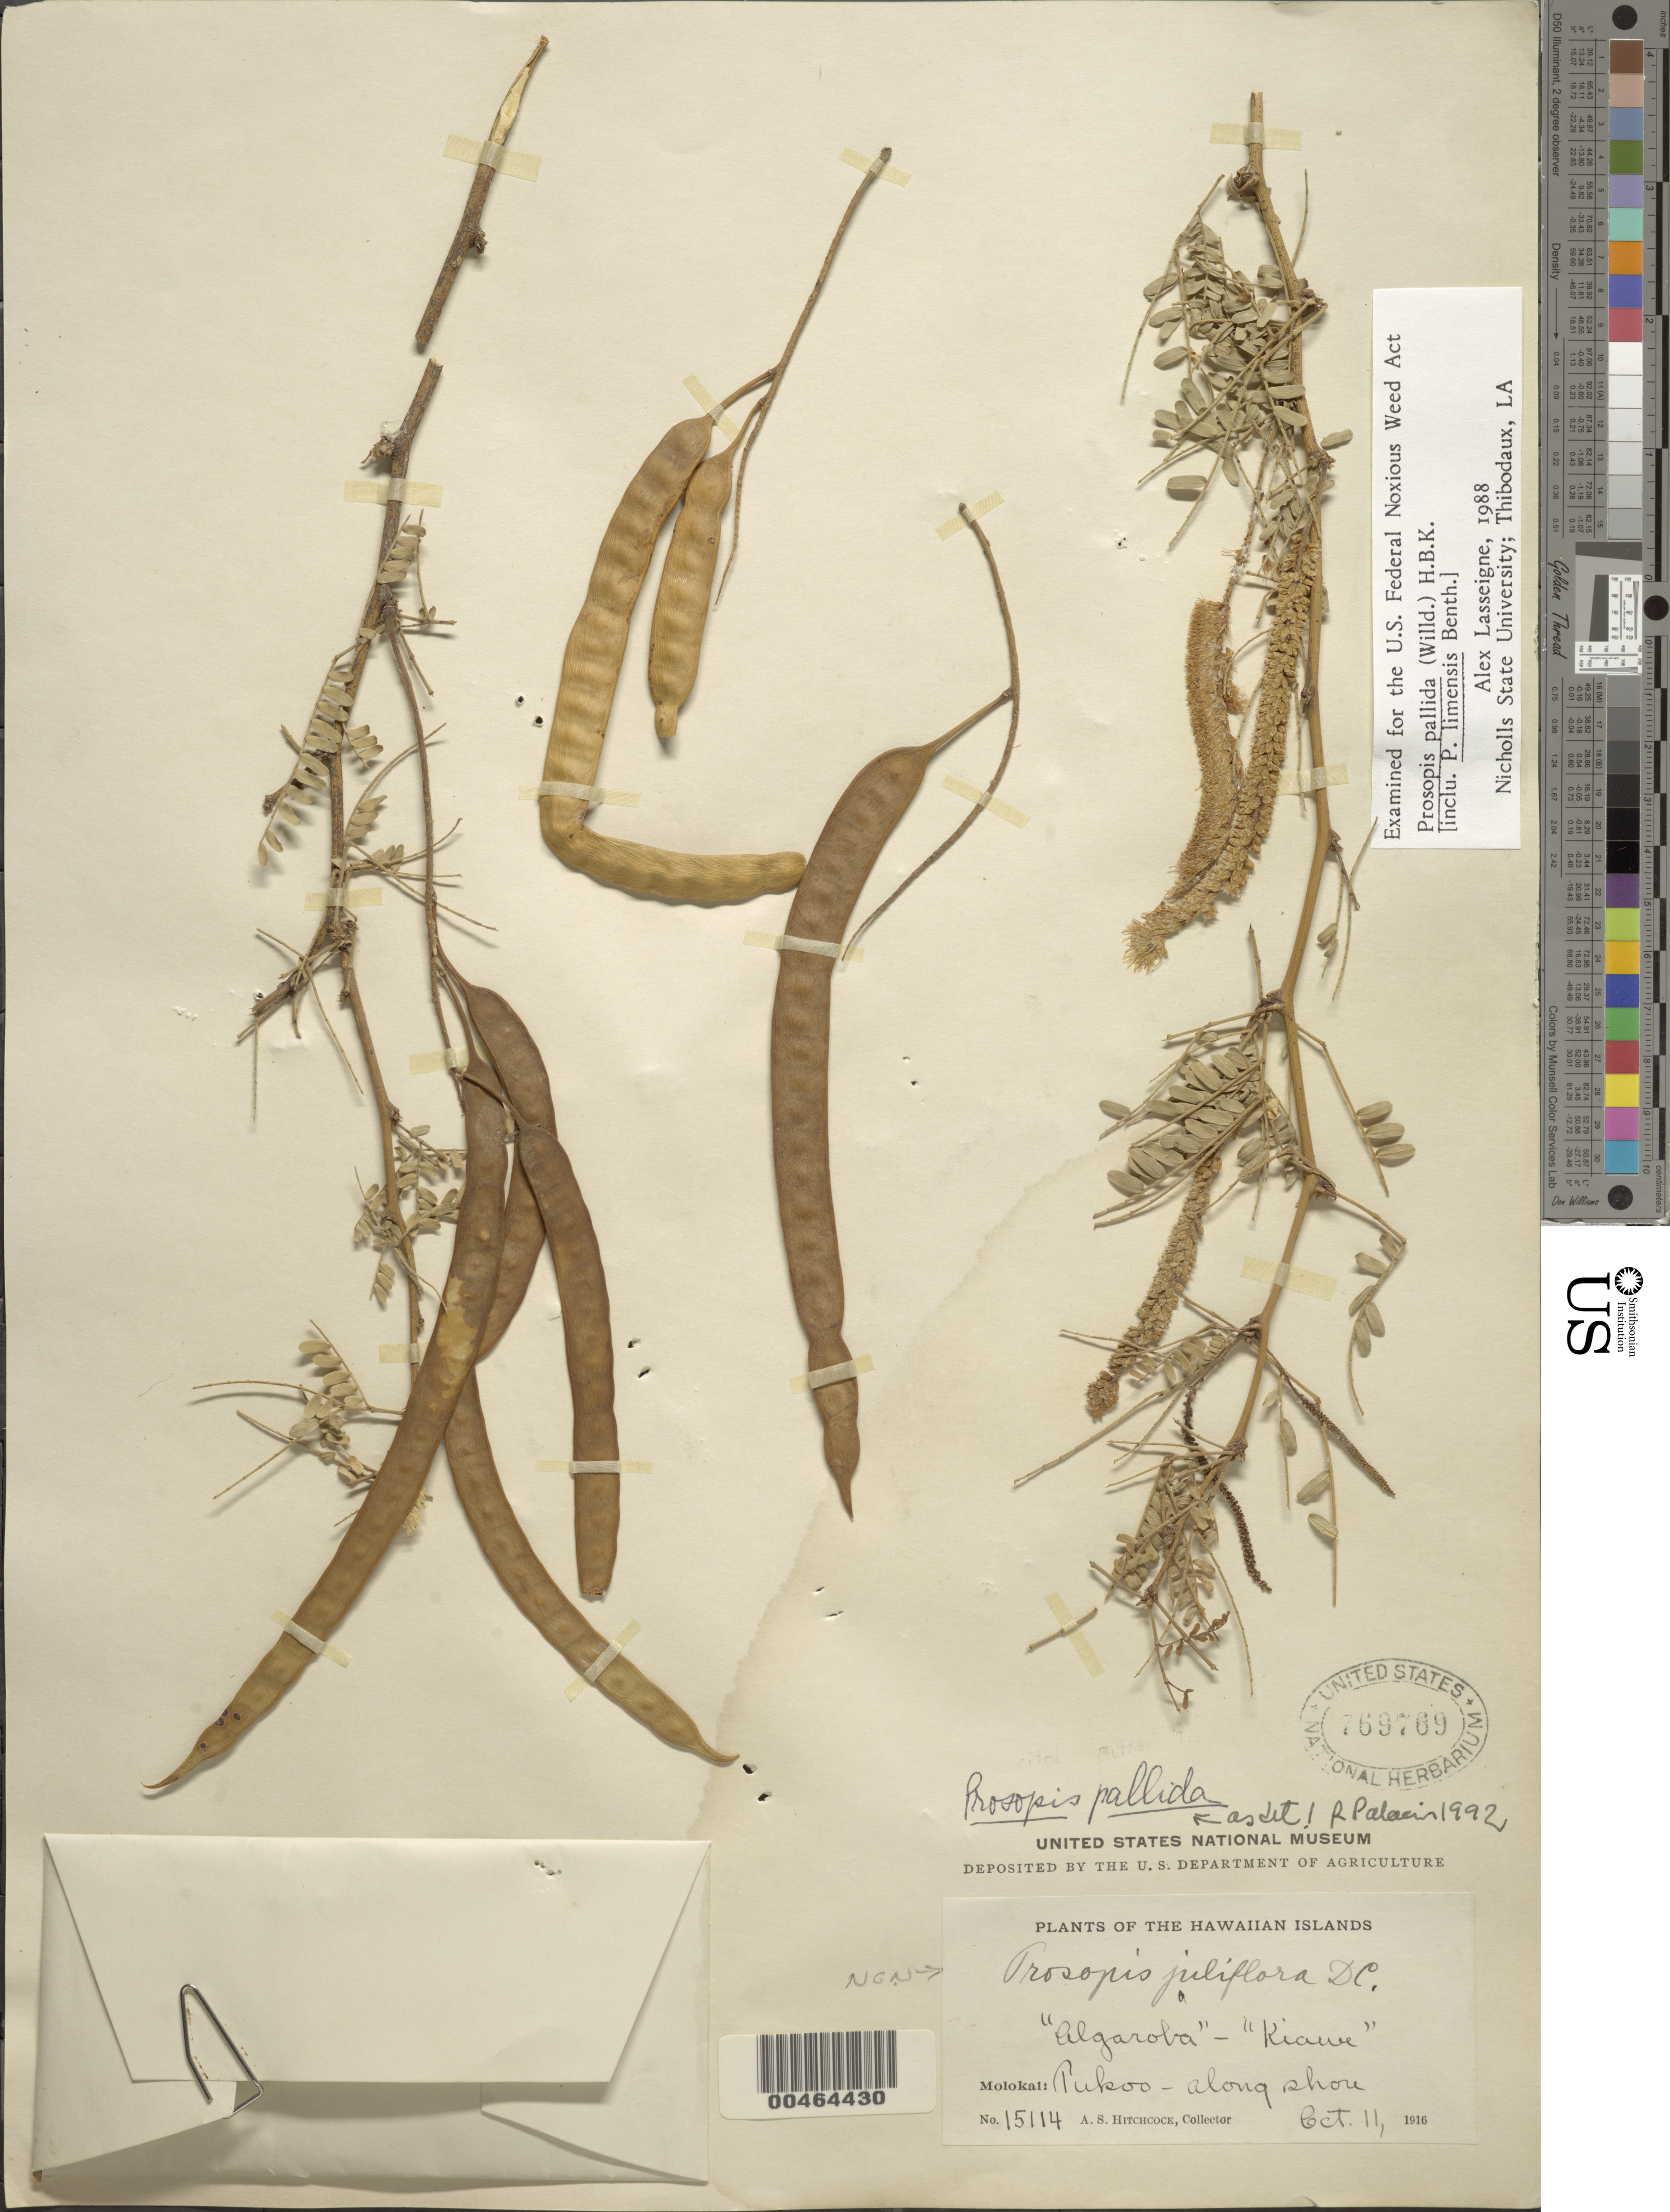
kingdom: Plantae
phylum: Tracheophyta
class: Magnoliopsida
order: Fabales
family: Fabaceae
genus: Neltuma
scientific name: Neltuma pallida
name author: (Humb. & Bonpl. ex Willd.) C. E. Hughes & G.P. Lewis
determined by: Wagner, W. L., (BOT), Smithsonian Institution - National Museum of Natural History (UNITED STATES)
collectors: A. S. Hitchcock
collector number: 15114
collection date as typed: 11 Oct 1916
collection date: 1916-10-11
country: United States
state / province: Hawaii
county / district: Maui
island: Moloka'i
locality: Pukoo - along shore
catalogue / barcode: US 769769